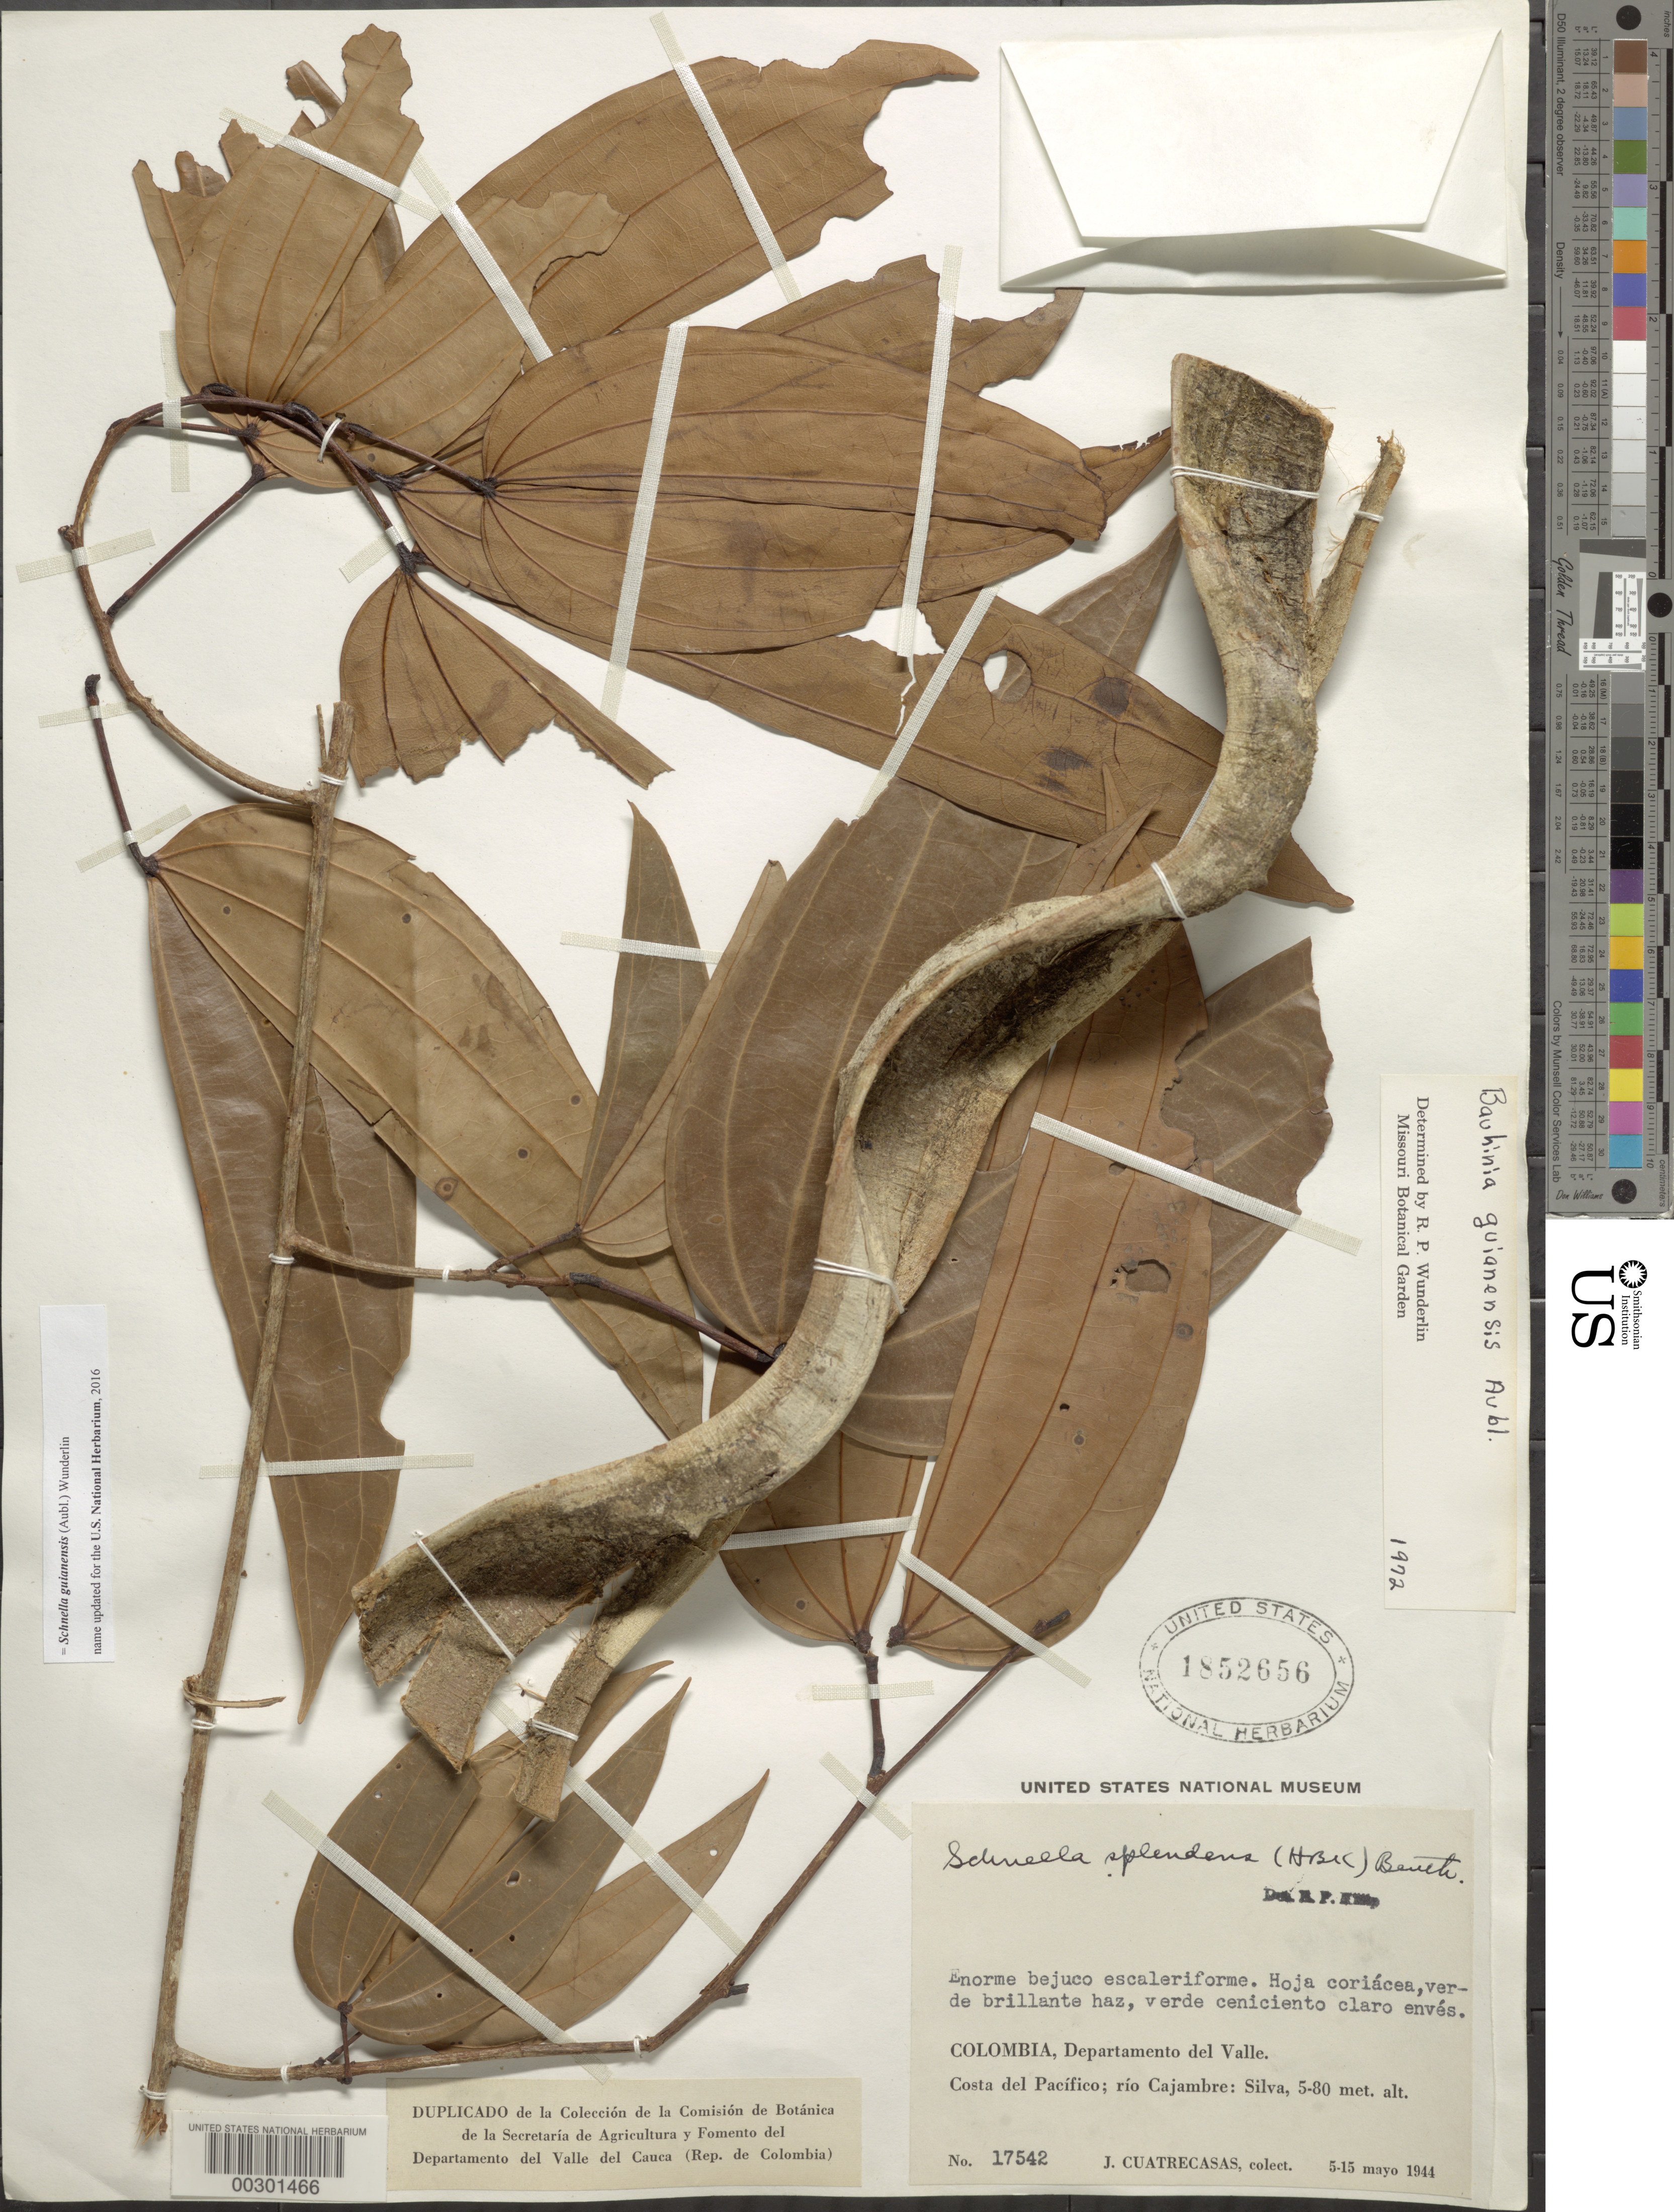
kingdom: Plantae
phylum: Tracheophyta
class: Magnoliopsida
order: Fabales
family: Fabaceae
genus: Schnella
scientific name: Schnella guianensis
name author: (Aubl.) Wunderlin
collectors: J. Cuatrecasas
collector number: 17542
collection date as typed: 05 May 1944 to 15 May 1944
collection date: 1944-05-05/1944-05-15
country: Colombia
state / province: Valle del Cauca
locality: Costa del Pacifico; Rio Cajambre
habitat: Forest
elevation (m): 5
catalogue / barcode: US 1852656